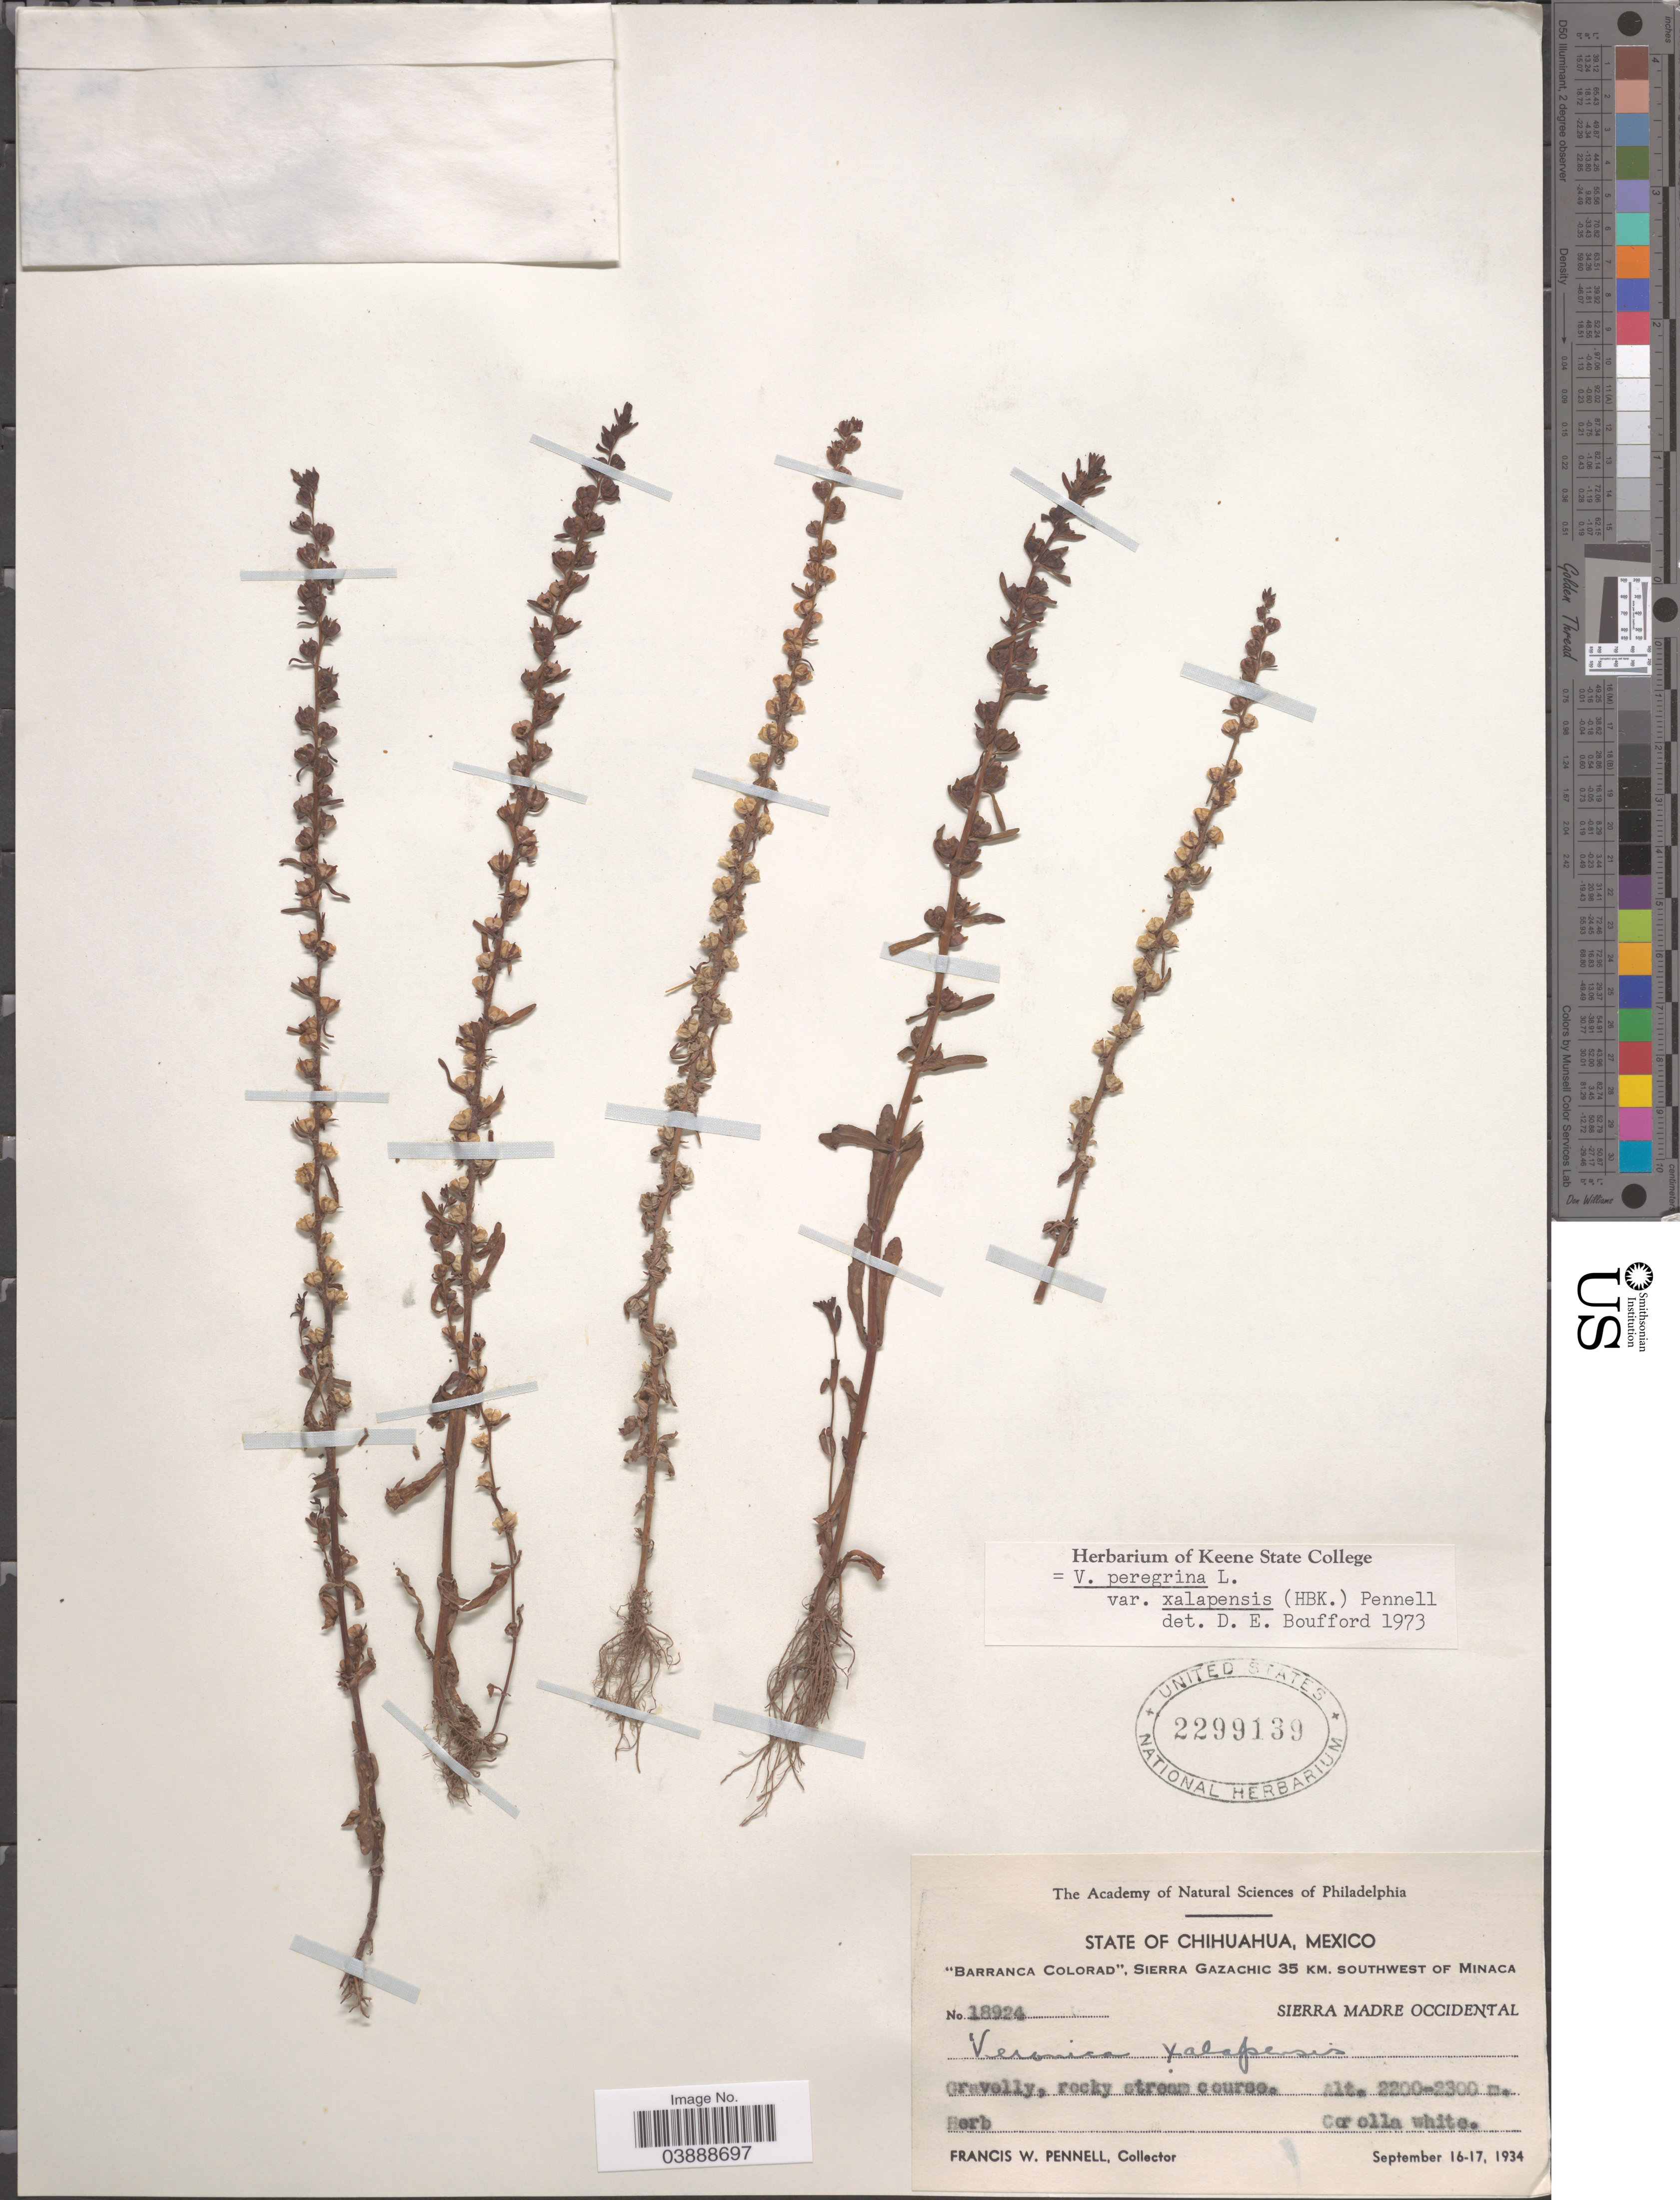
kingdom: Plantae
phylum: Tracheophyta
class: Magnoliopsida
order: Lamiales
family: Plantaginaceae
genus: Veronica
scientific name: Veronica peregrina subsp. xalapensis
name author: (Kunth) Pennell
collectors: F. W. Pennell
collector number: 18924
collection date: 1934-09-16/1934-09-17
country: Mexico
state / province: Chihuahua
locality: Barranca Colorad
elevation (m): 2200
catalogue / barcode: US 2299139